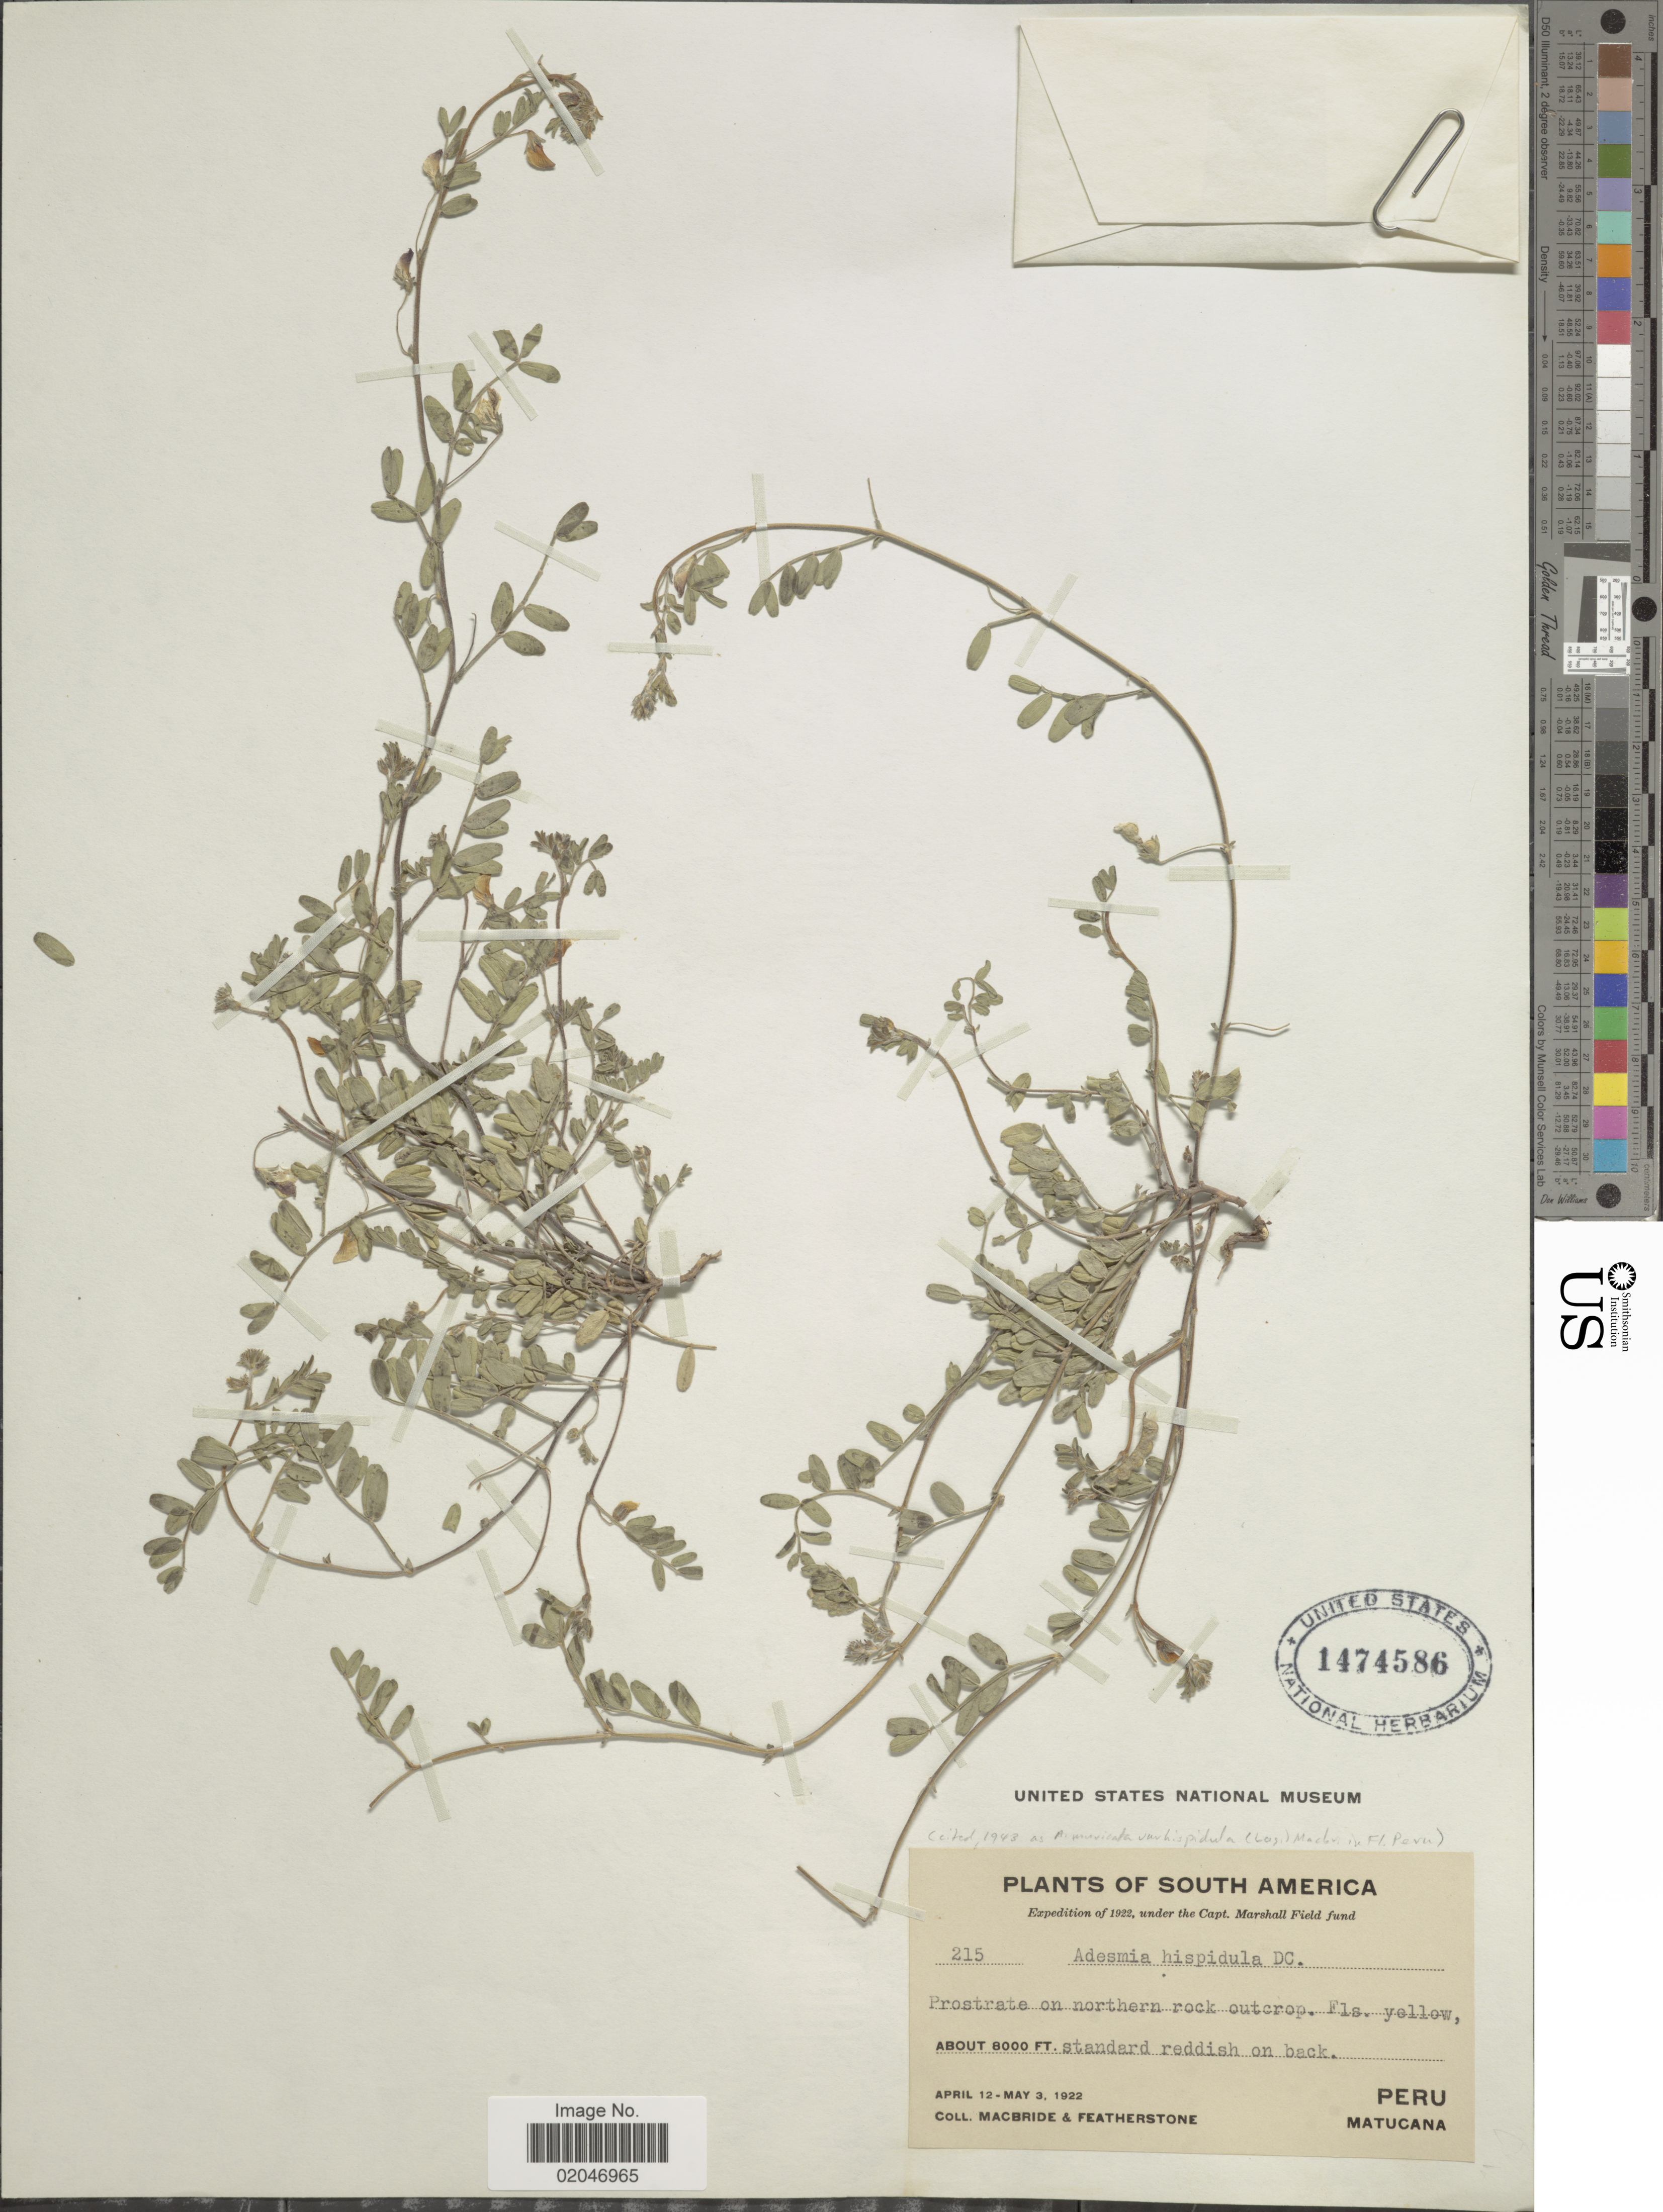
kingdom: Plantae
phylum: Tracheophyta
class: Magnoliopsida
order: Fabales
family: Fabaceae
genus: Adesmia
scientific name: Adesmia hispidula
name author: (Lag.) DC.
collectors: Macbride, -- & -. Featherstone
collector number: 215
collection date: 1922-04-12/1922-05-03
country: Peru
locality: Matucana.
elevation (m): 2438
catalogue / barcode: US 1474586